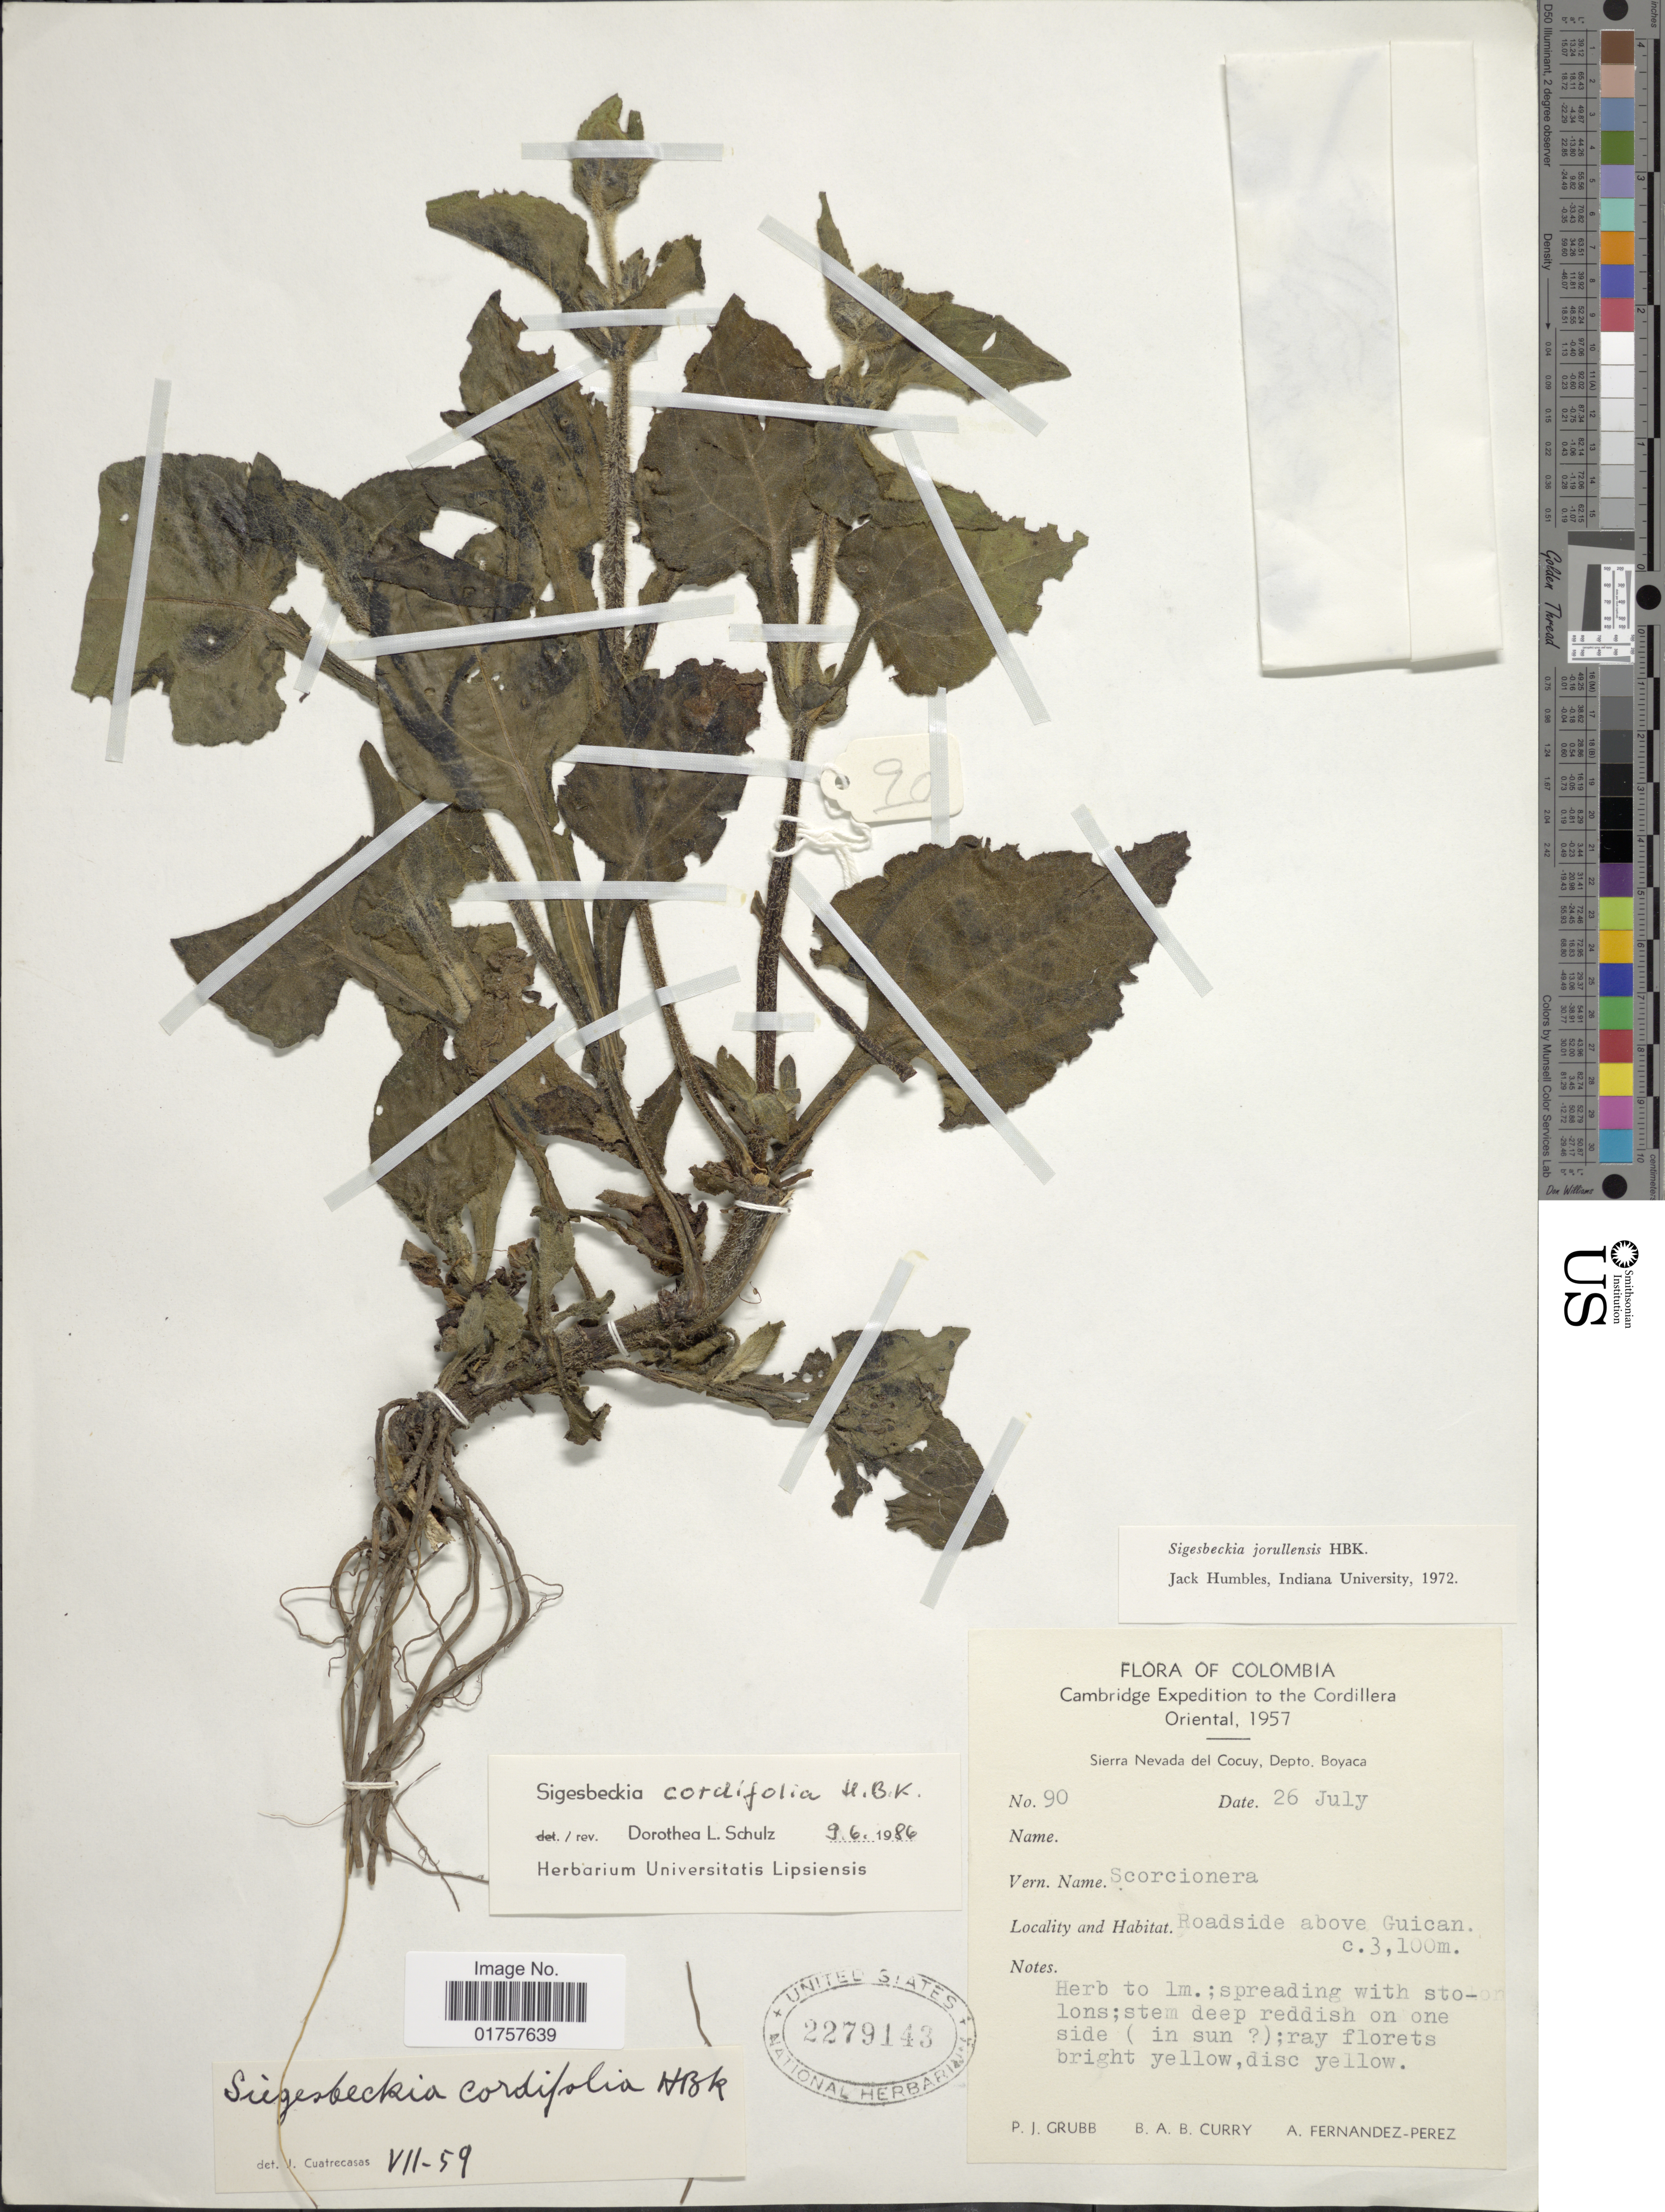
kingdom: Plantae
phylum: Tracheophyta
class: Magnoliopsida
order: Asterales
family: Asteraceae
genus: Sigesbeckia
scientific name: Sigesbeckia cordifolia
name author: Kunth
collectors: P. J. Grubb, B. Curry & A. Fernández-Pérez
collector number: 90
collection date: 1957-07-26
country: Colombia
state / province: Boyacá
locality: Cordillera Oriental. Roadside above Guican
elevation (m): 3100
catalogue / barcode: US 2279143